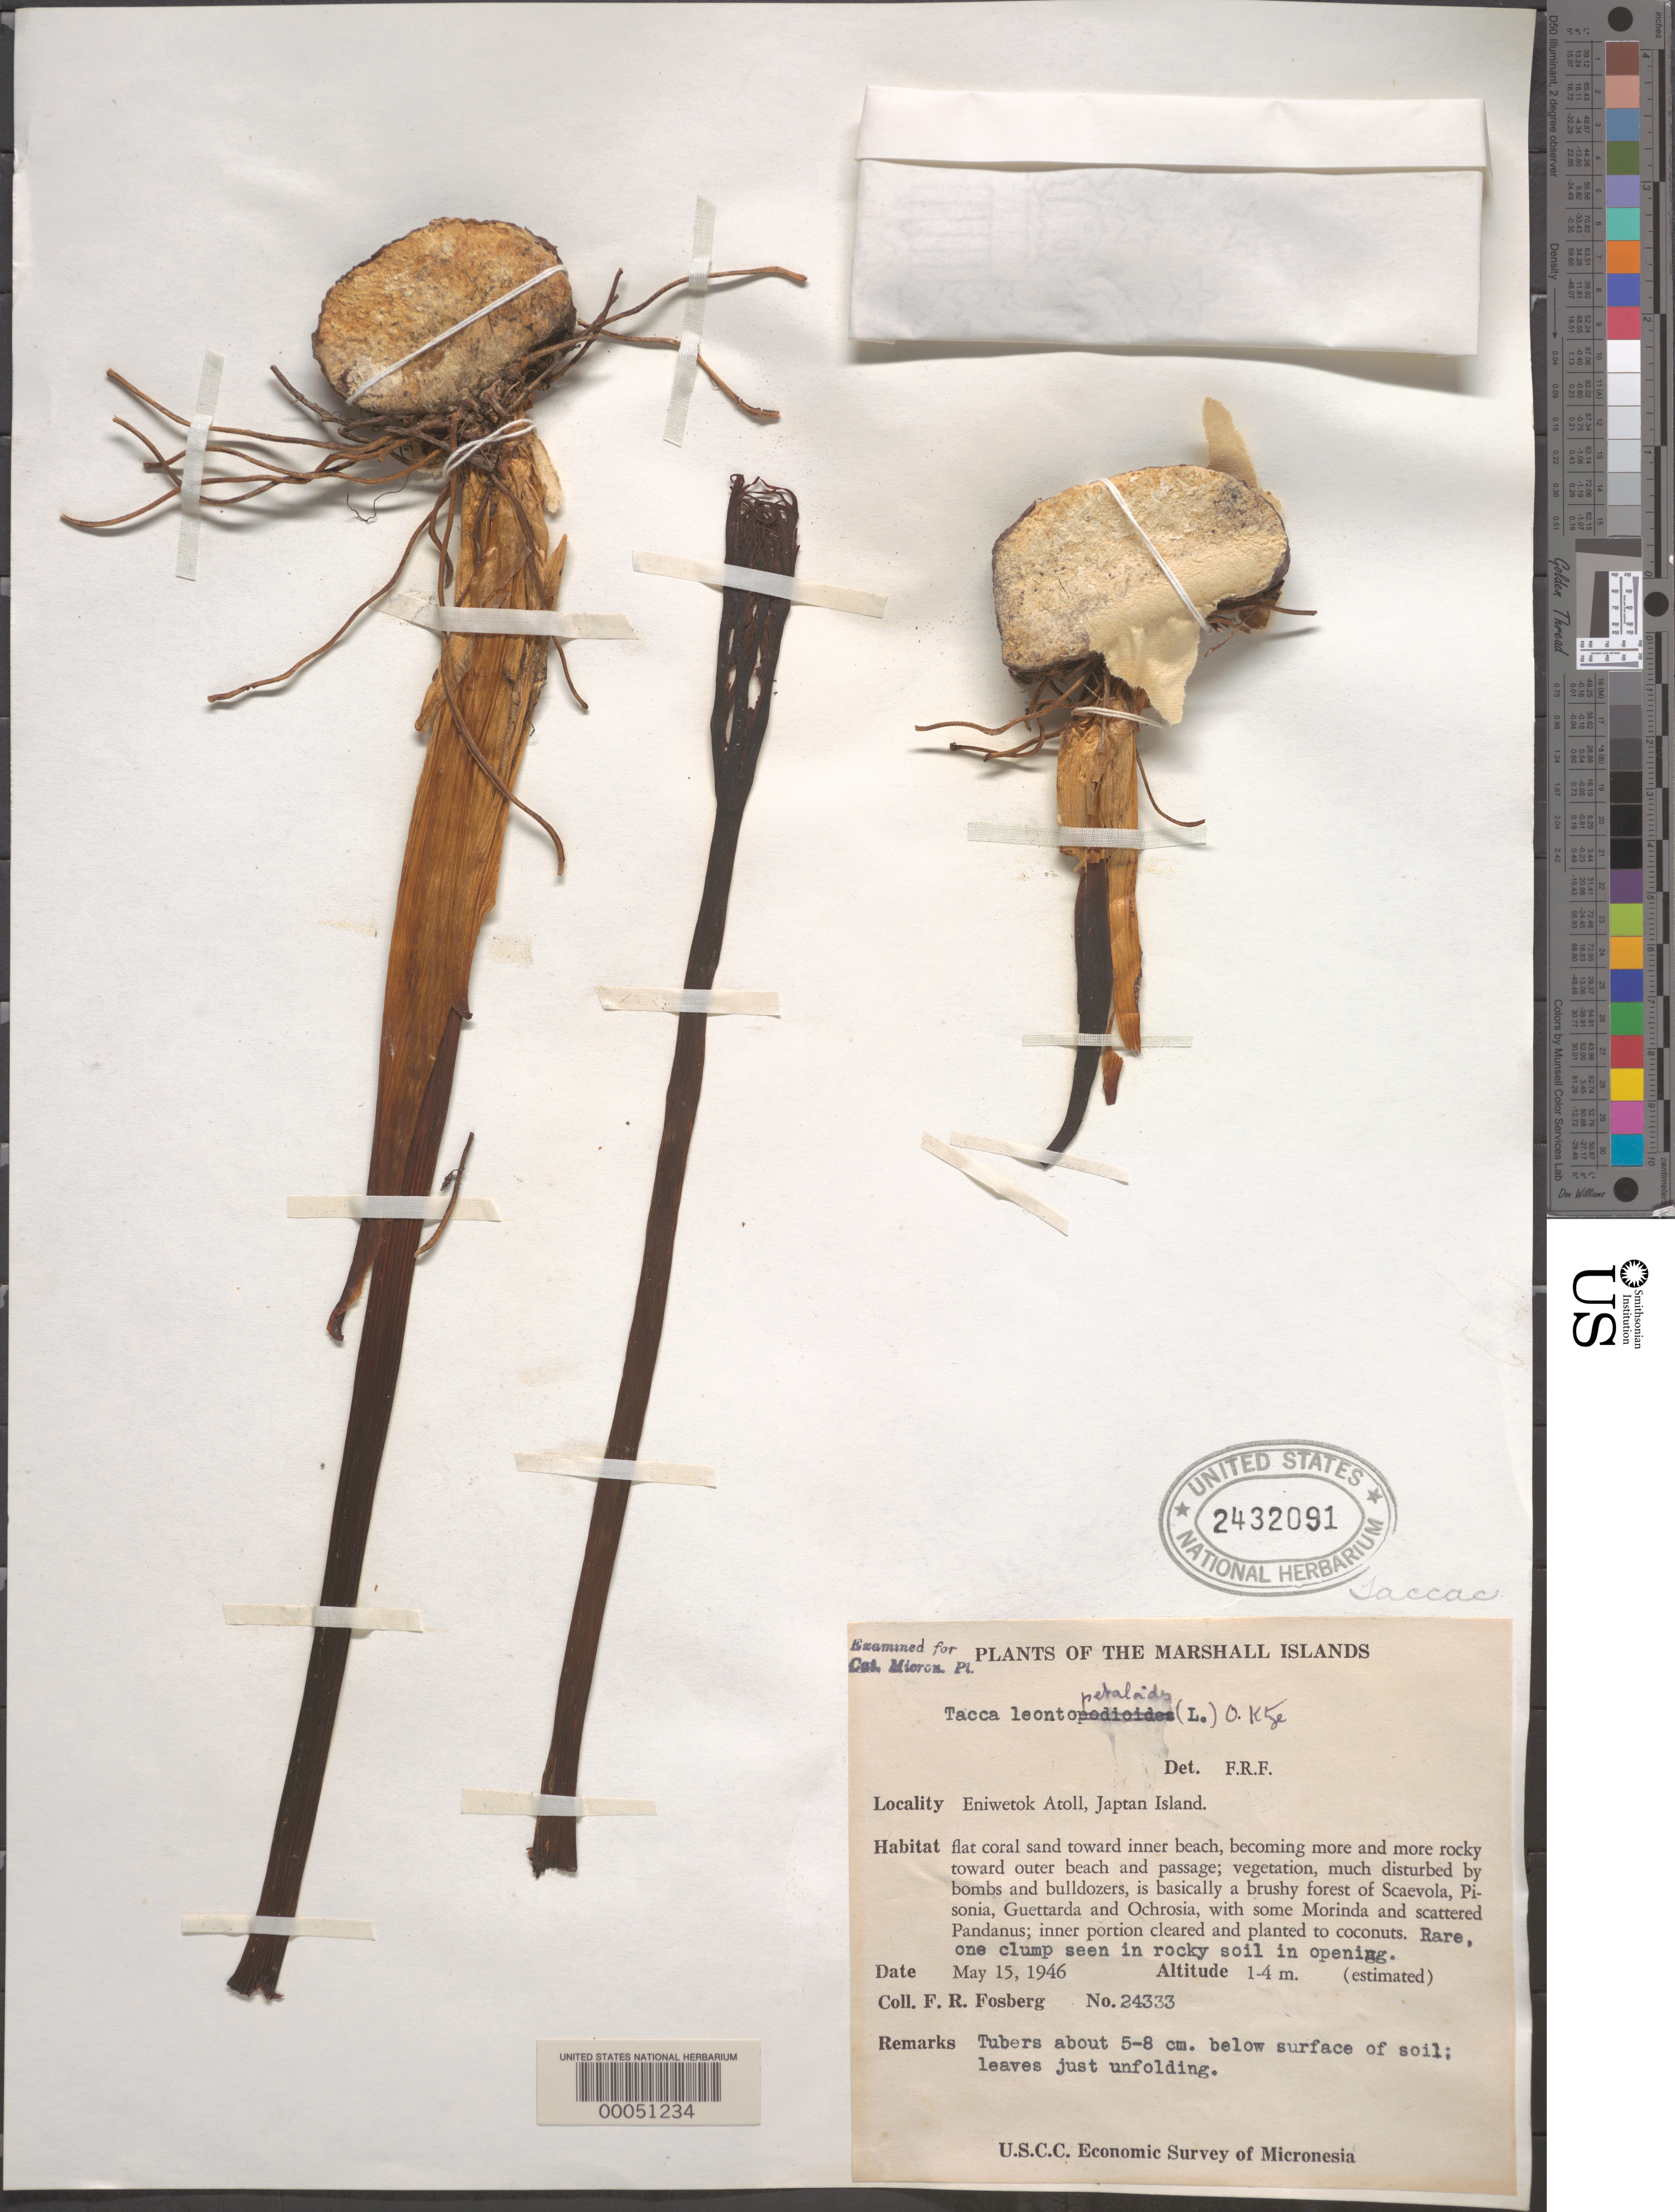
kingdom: Plantae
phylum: Tracheophyta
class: Liliopsida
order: Dioscoreales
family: Dioscoreaceae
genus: Tacca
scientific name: Tacca leontopetaloides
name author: (L.) Kuntze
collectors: F. R. Fosberg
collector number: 24333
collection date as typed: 15 May 1946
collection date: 1946-05-15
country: Marshall Islands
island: Enewetak [Eniwetok] Atoll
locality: Eniwetok atoll, japtan Islet [Ralik Chain]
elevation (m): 1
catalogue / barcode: US 2432091